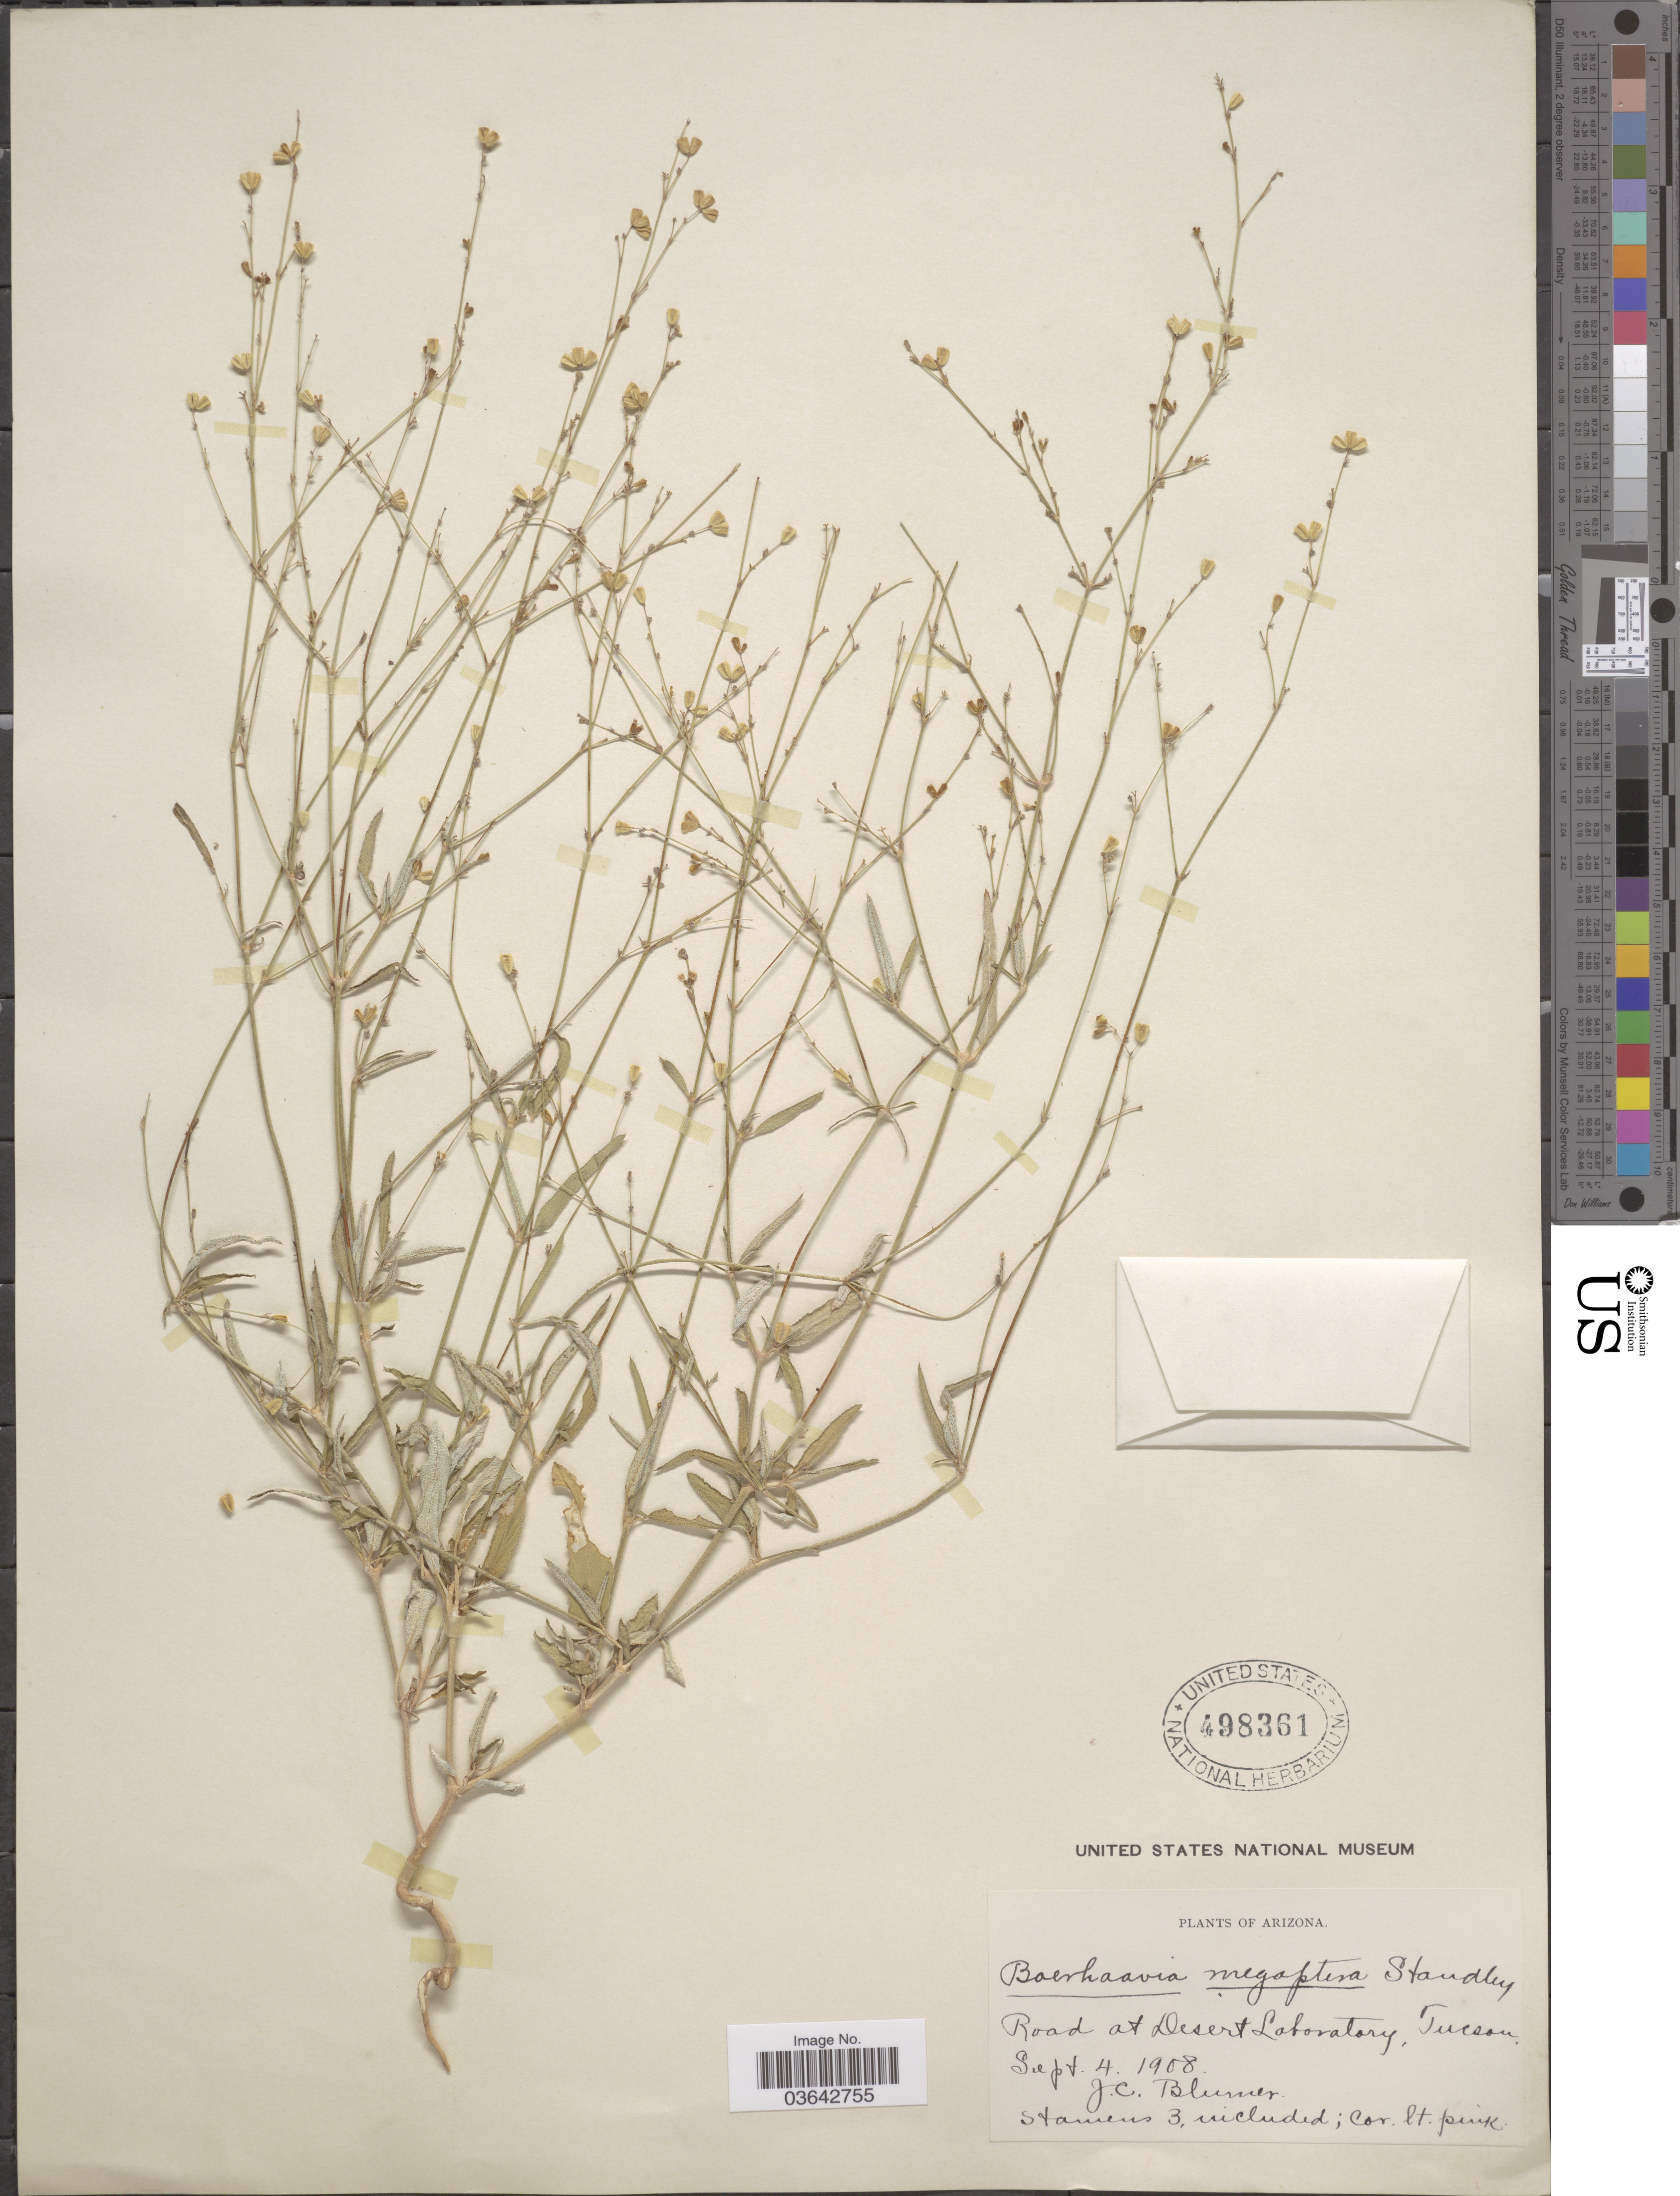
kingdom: Plantae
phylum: Tracheophyta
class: Magnoliopsida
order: Caryophyllales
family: Nyctaginaceae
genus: Boerhavia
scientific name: Boerhavia megaptera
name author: Standl.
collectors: J. C. Blumer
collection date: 1908-09-04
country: United States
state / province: Arizona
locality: Road at Desert Laboratory, Tucson.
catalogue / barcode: US 498361